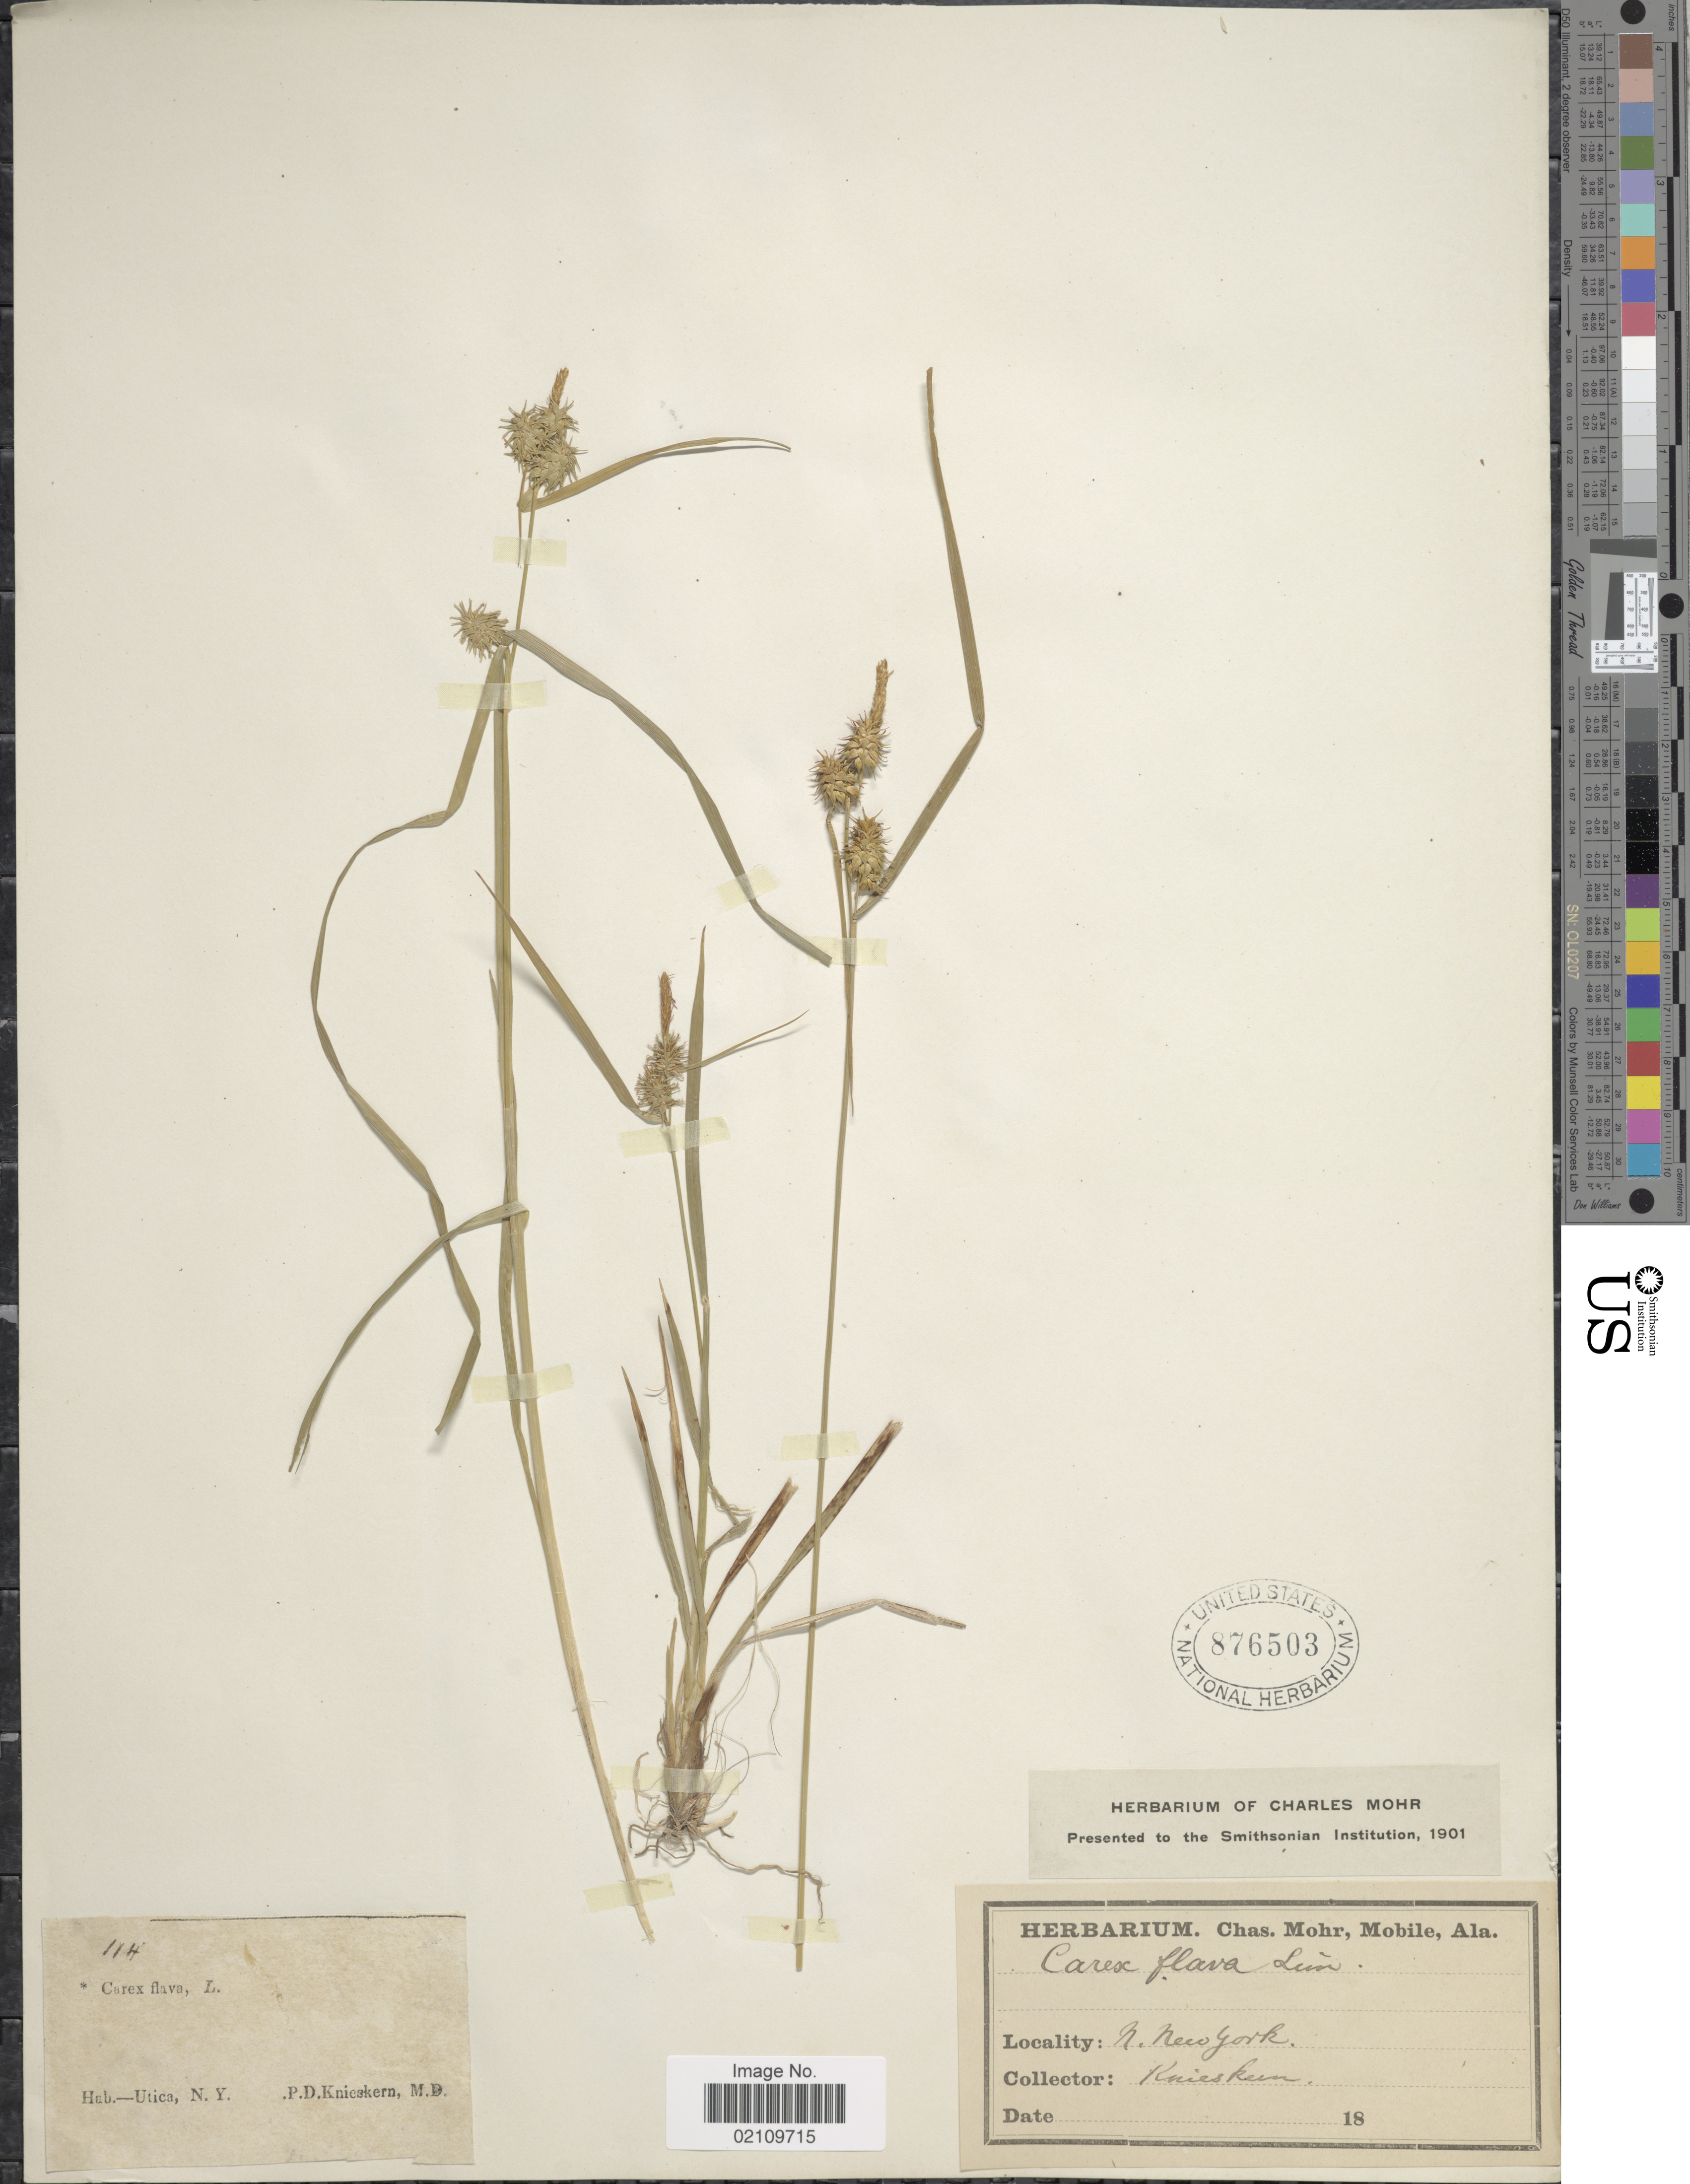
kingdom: Plantae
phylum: Tracheophyta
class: Liliopsida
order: Poales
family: Cyperaceae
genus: Carex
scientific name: Carex flava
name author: L.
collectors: P. D. Knieskern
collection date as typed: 18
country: United States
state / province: New York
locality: N. New York. Utica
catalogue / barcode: US 876503